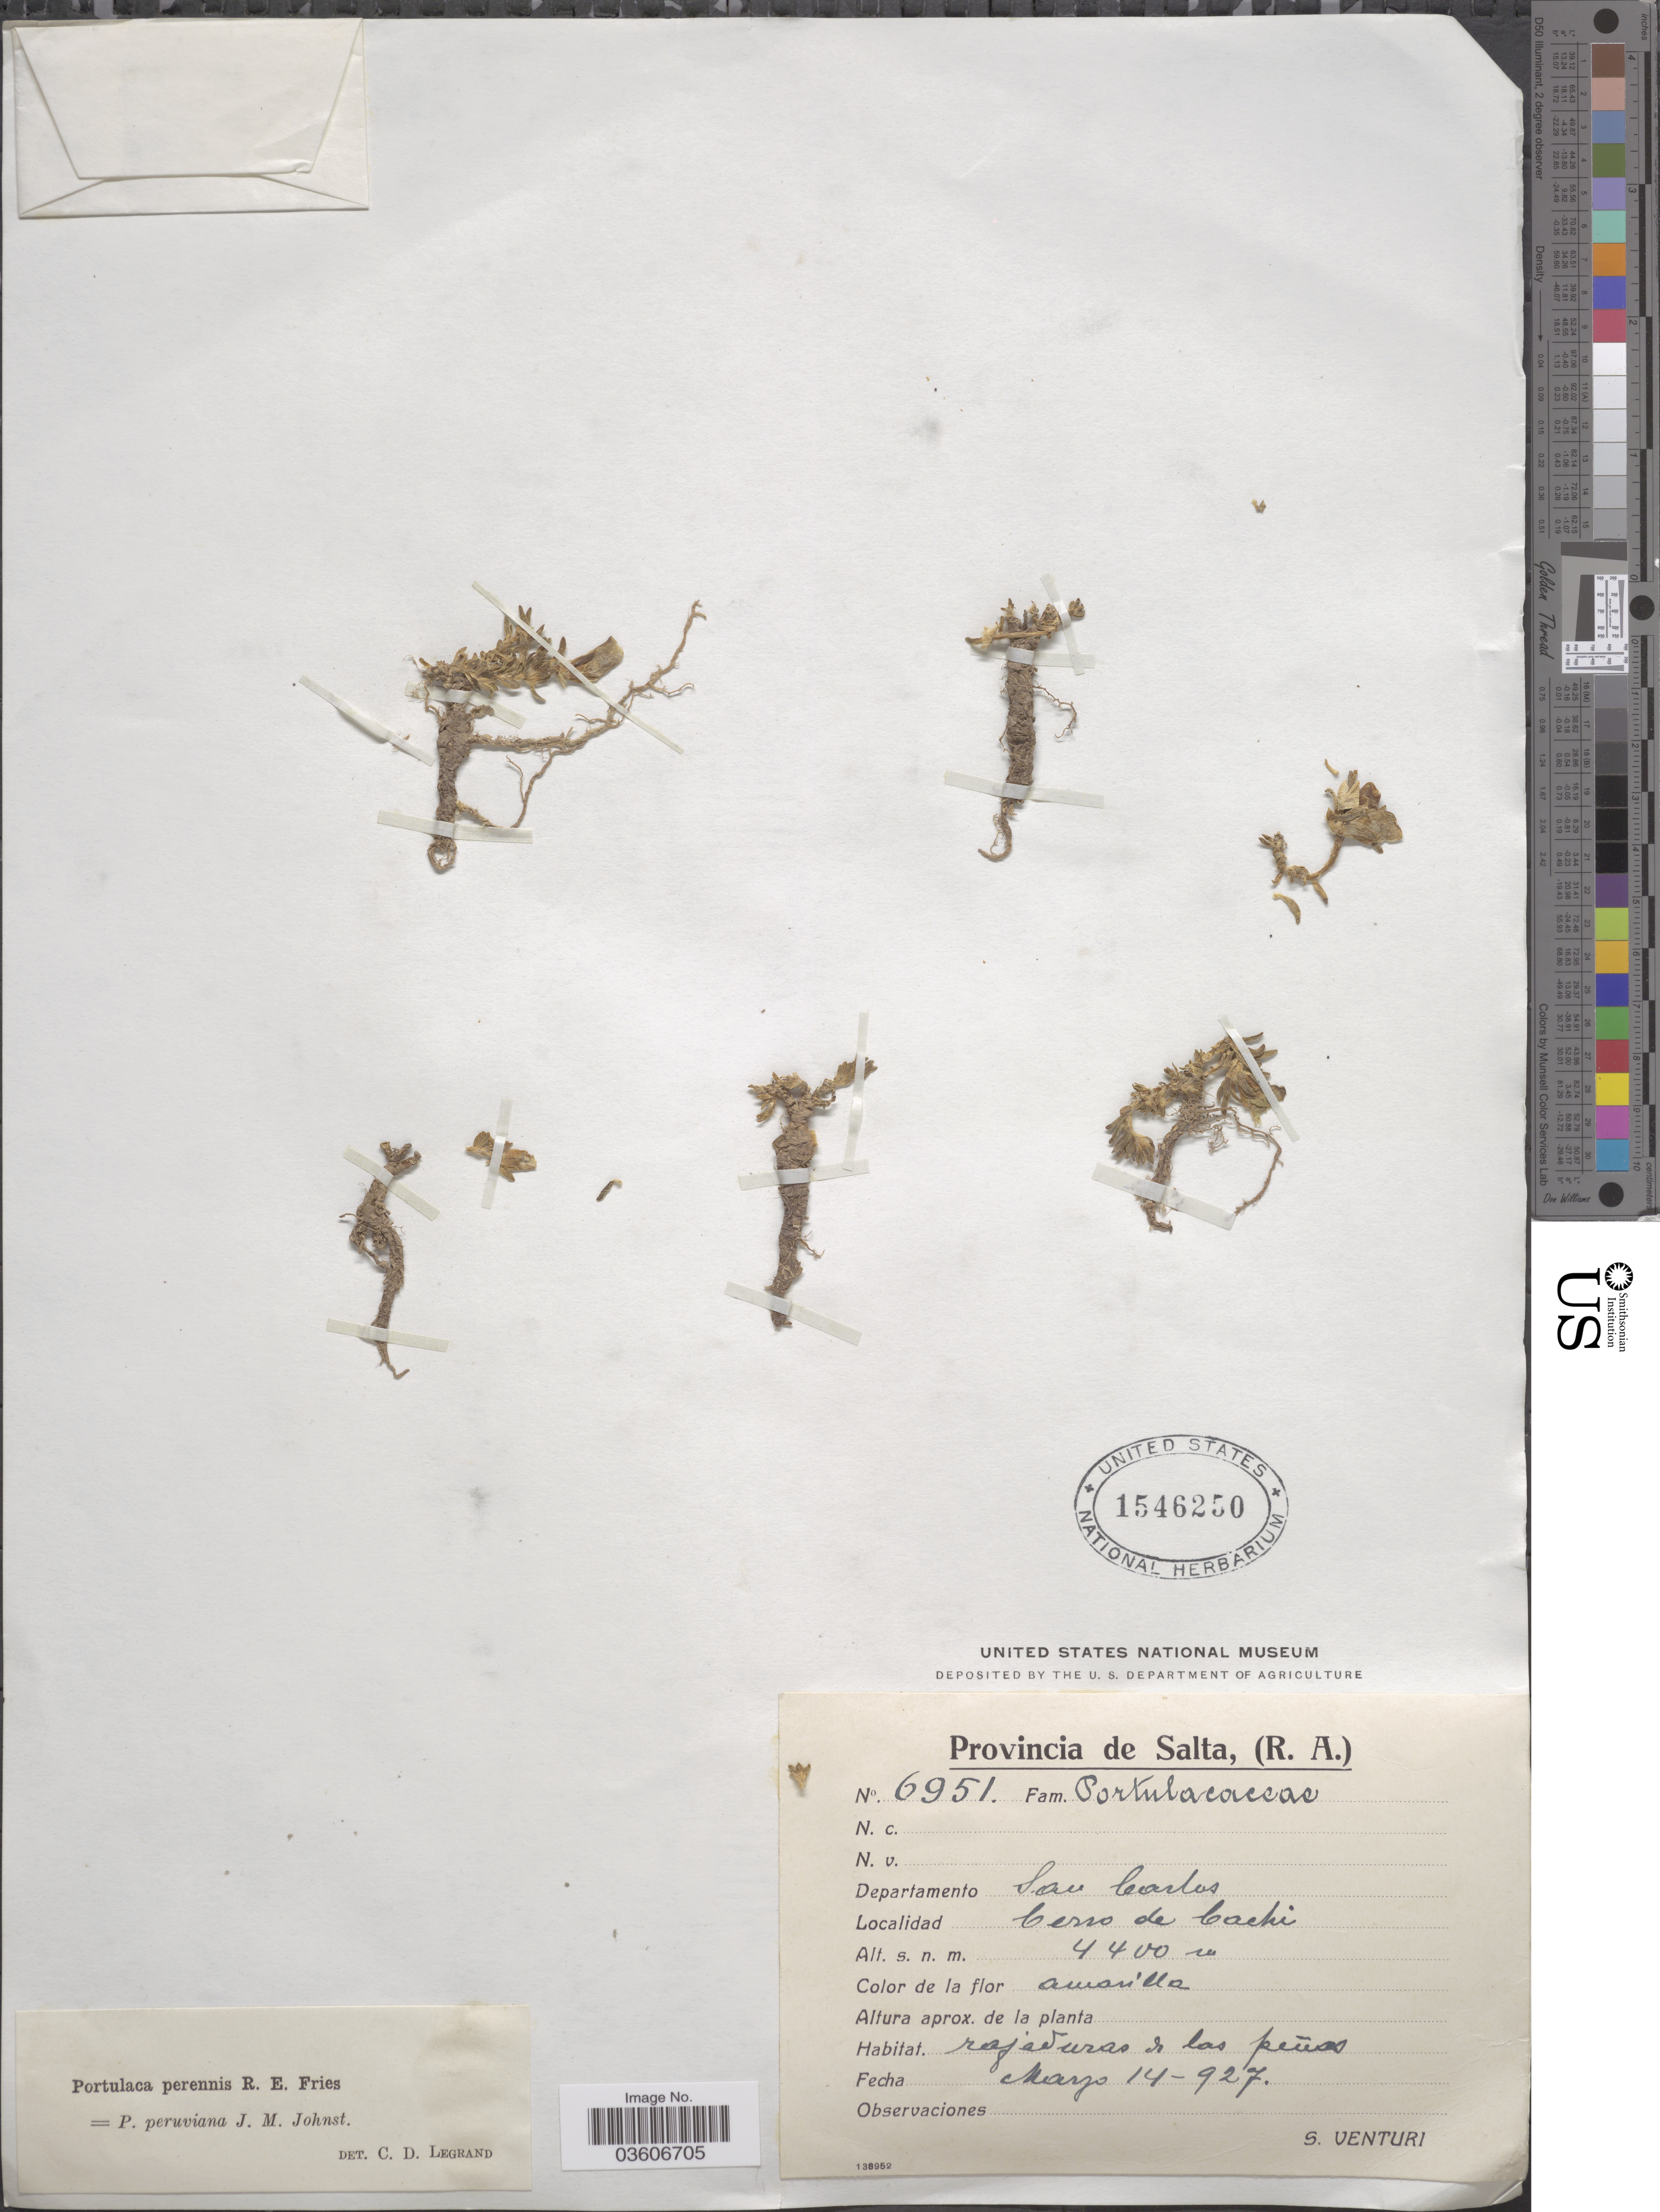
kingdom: Plantae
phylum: Tracheophyta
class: Magnoliopsida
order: Caryophyllales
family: Portulacaceae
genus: Portulaca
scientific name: Portulaca perennis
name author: R.E. Fr.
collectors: S. Venturi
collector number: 6951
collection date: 1927-03-14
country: Argentina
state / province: Salta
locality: Departamento San Carlos. Cerro de Cachi.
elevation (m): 4400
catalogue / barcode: US 1546250